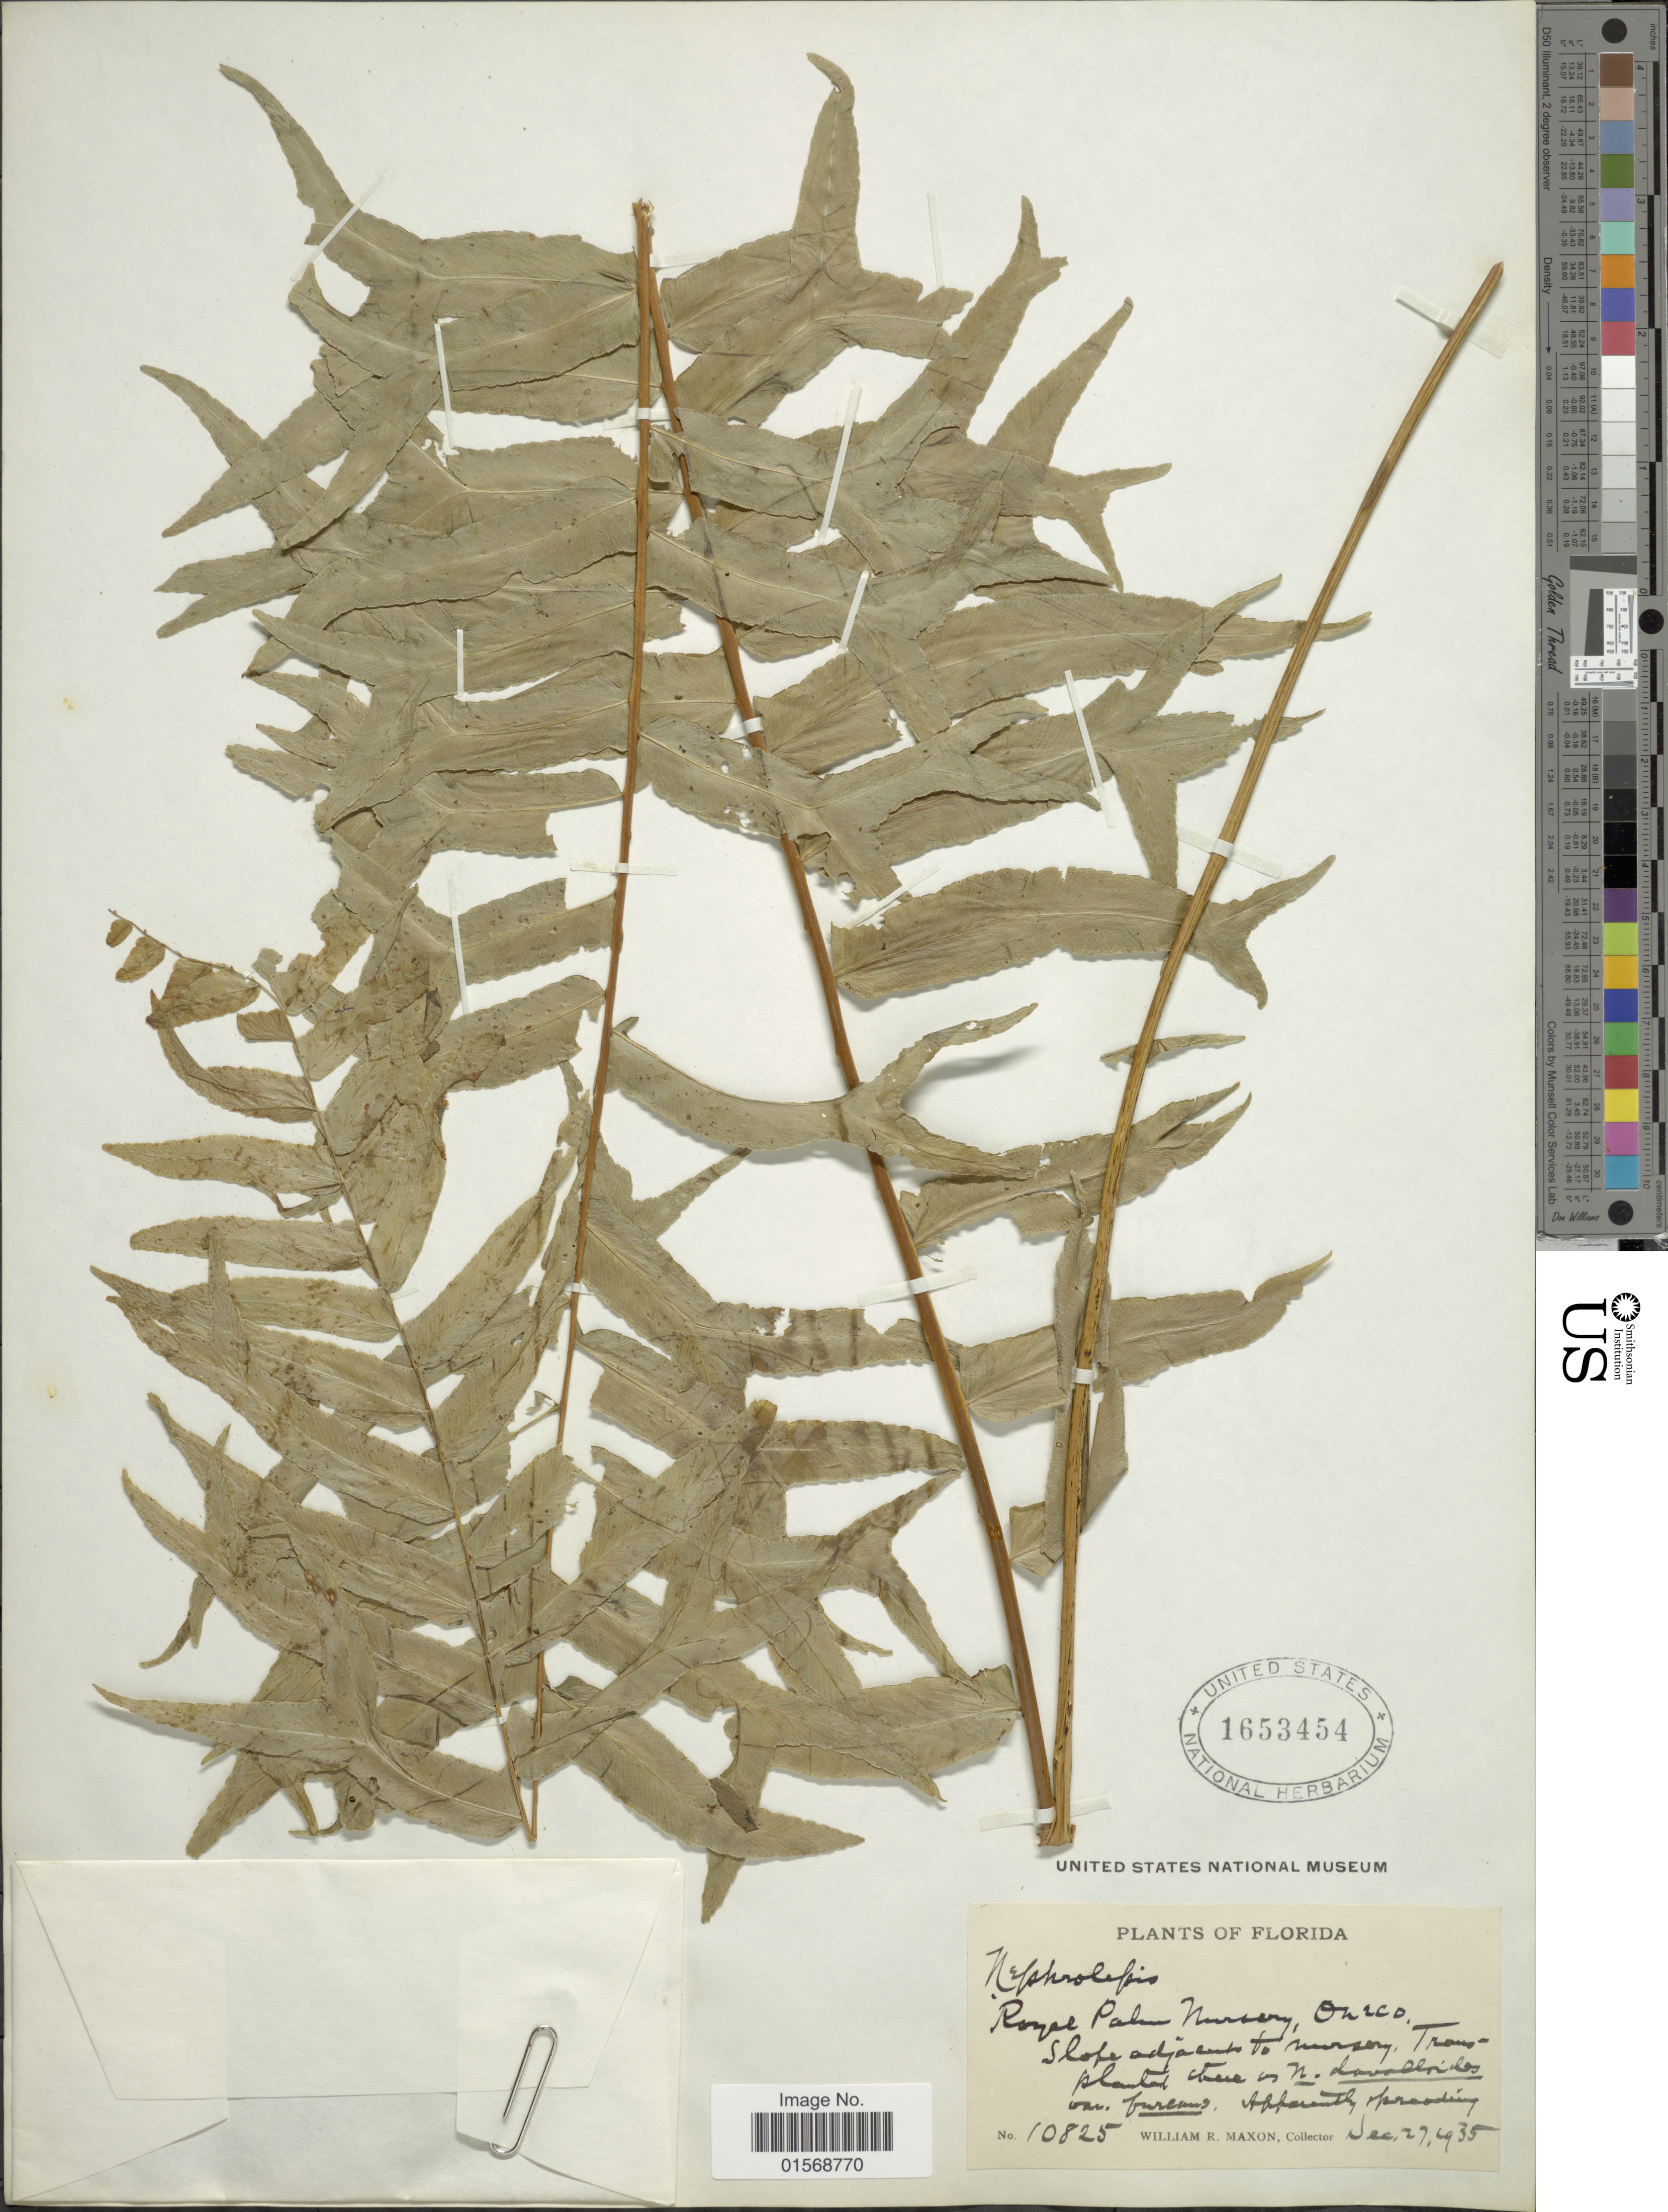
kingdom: Plantae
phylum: Tracheophyta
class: Polypodiopsida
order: Polypodiales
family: Nephrolepidaceae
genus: Nephrolepis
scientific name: Nephrolepis falcata 'Furcans'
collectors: W. R. Maxon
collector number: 10825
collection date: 1935-12-27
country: United States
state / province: Florida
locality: Royal Palm Nursery, Oneco, Slope adjacent to Nursery.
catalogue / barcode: US 1653454